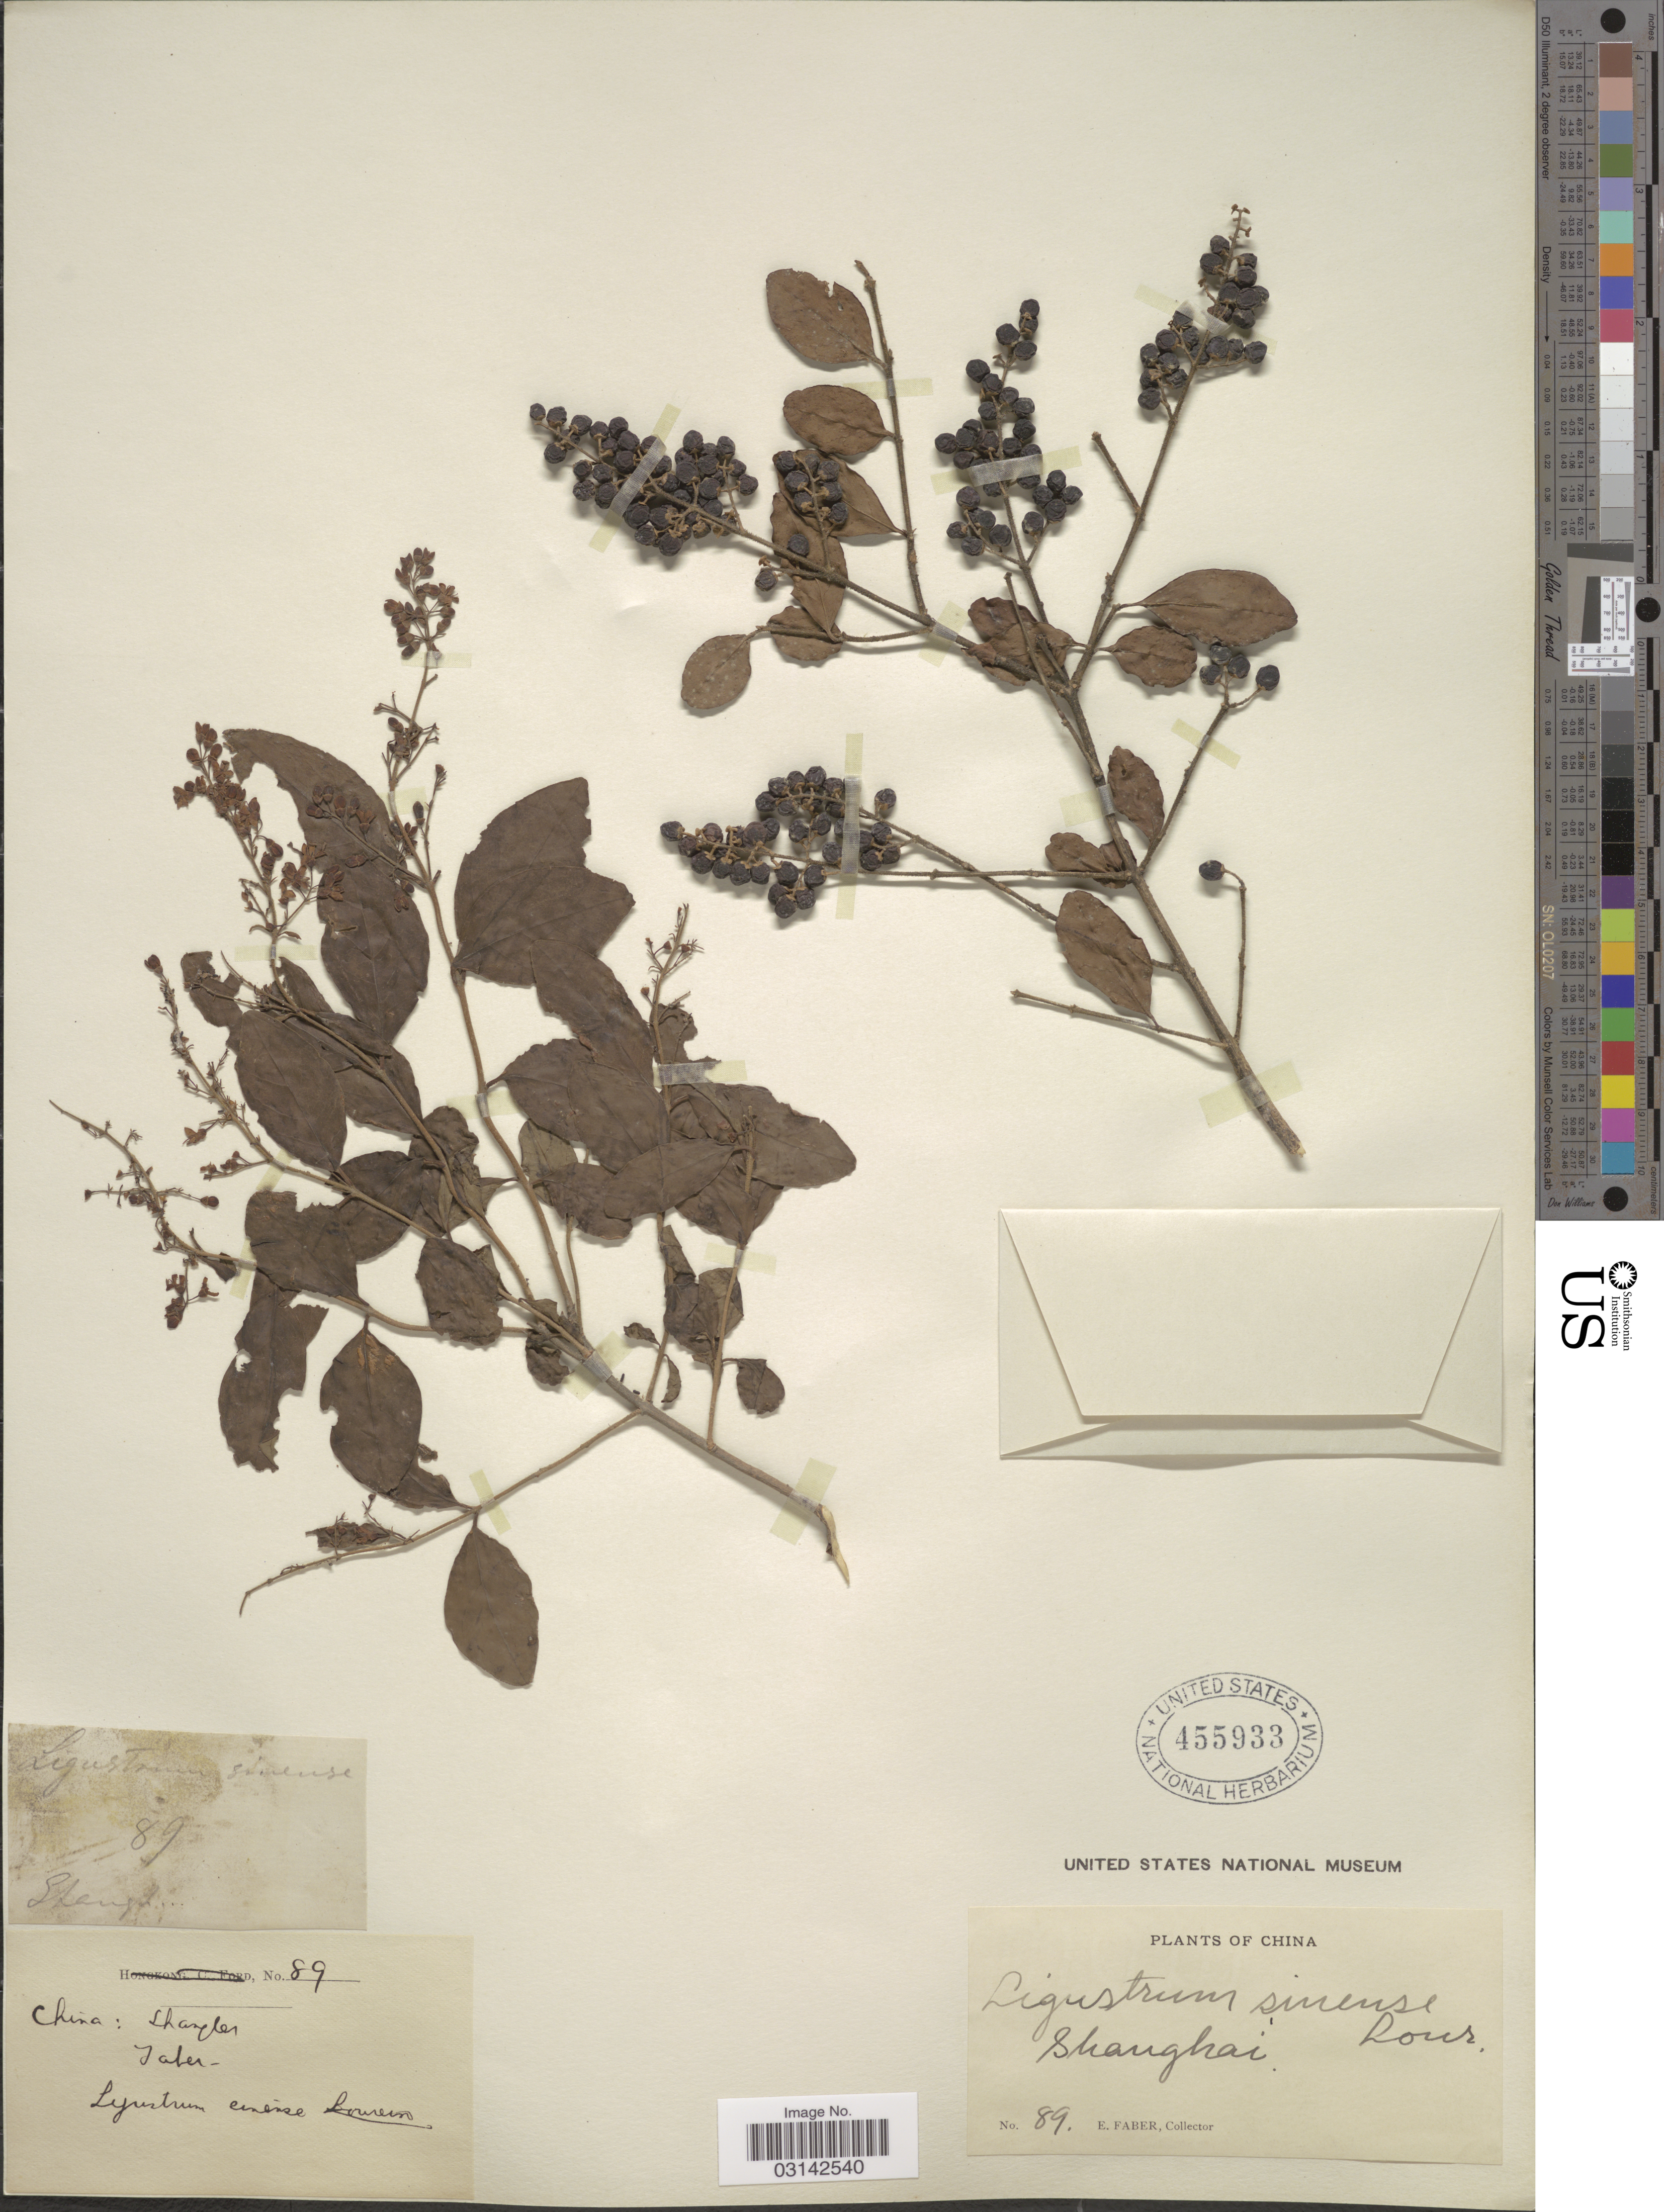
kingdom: Plantae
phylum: Tracheophyta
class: Magnoliopsida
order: Lamiales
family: Oleaceae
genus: Ligustrum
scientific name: Ligustrum sinense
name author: Lour.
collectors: E. Faber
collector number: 89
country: China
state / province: Shanghai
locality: Shanghai. Shaylen [interpreted], Faber [interpreted].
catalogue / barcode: US 455933